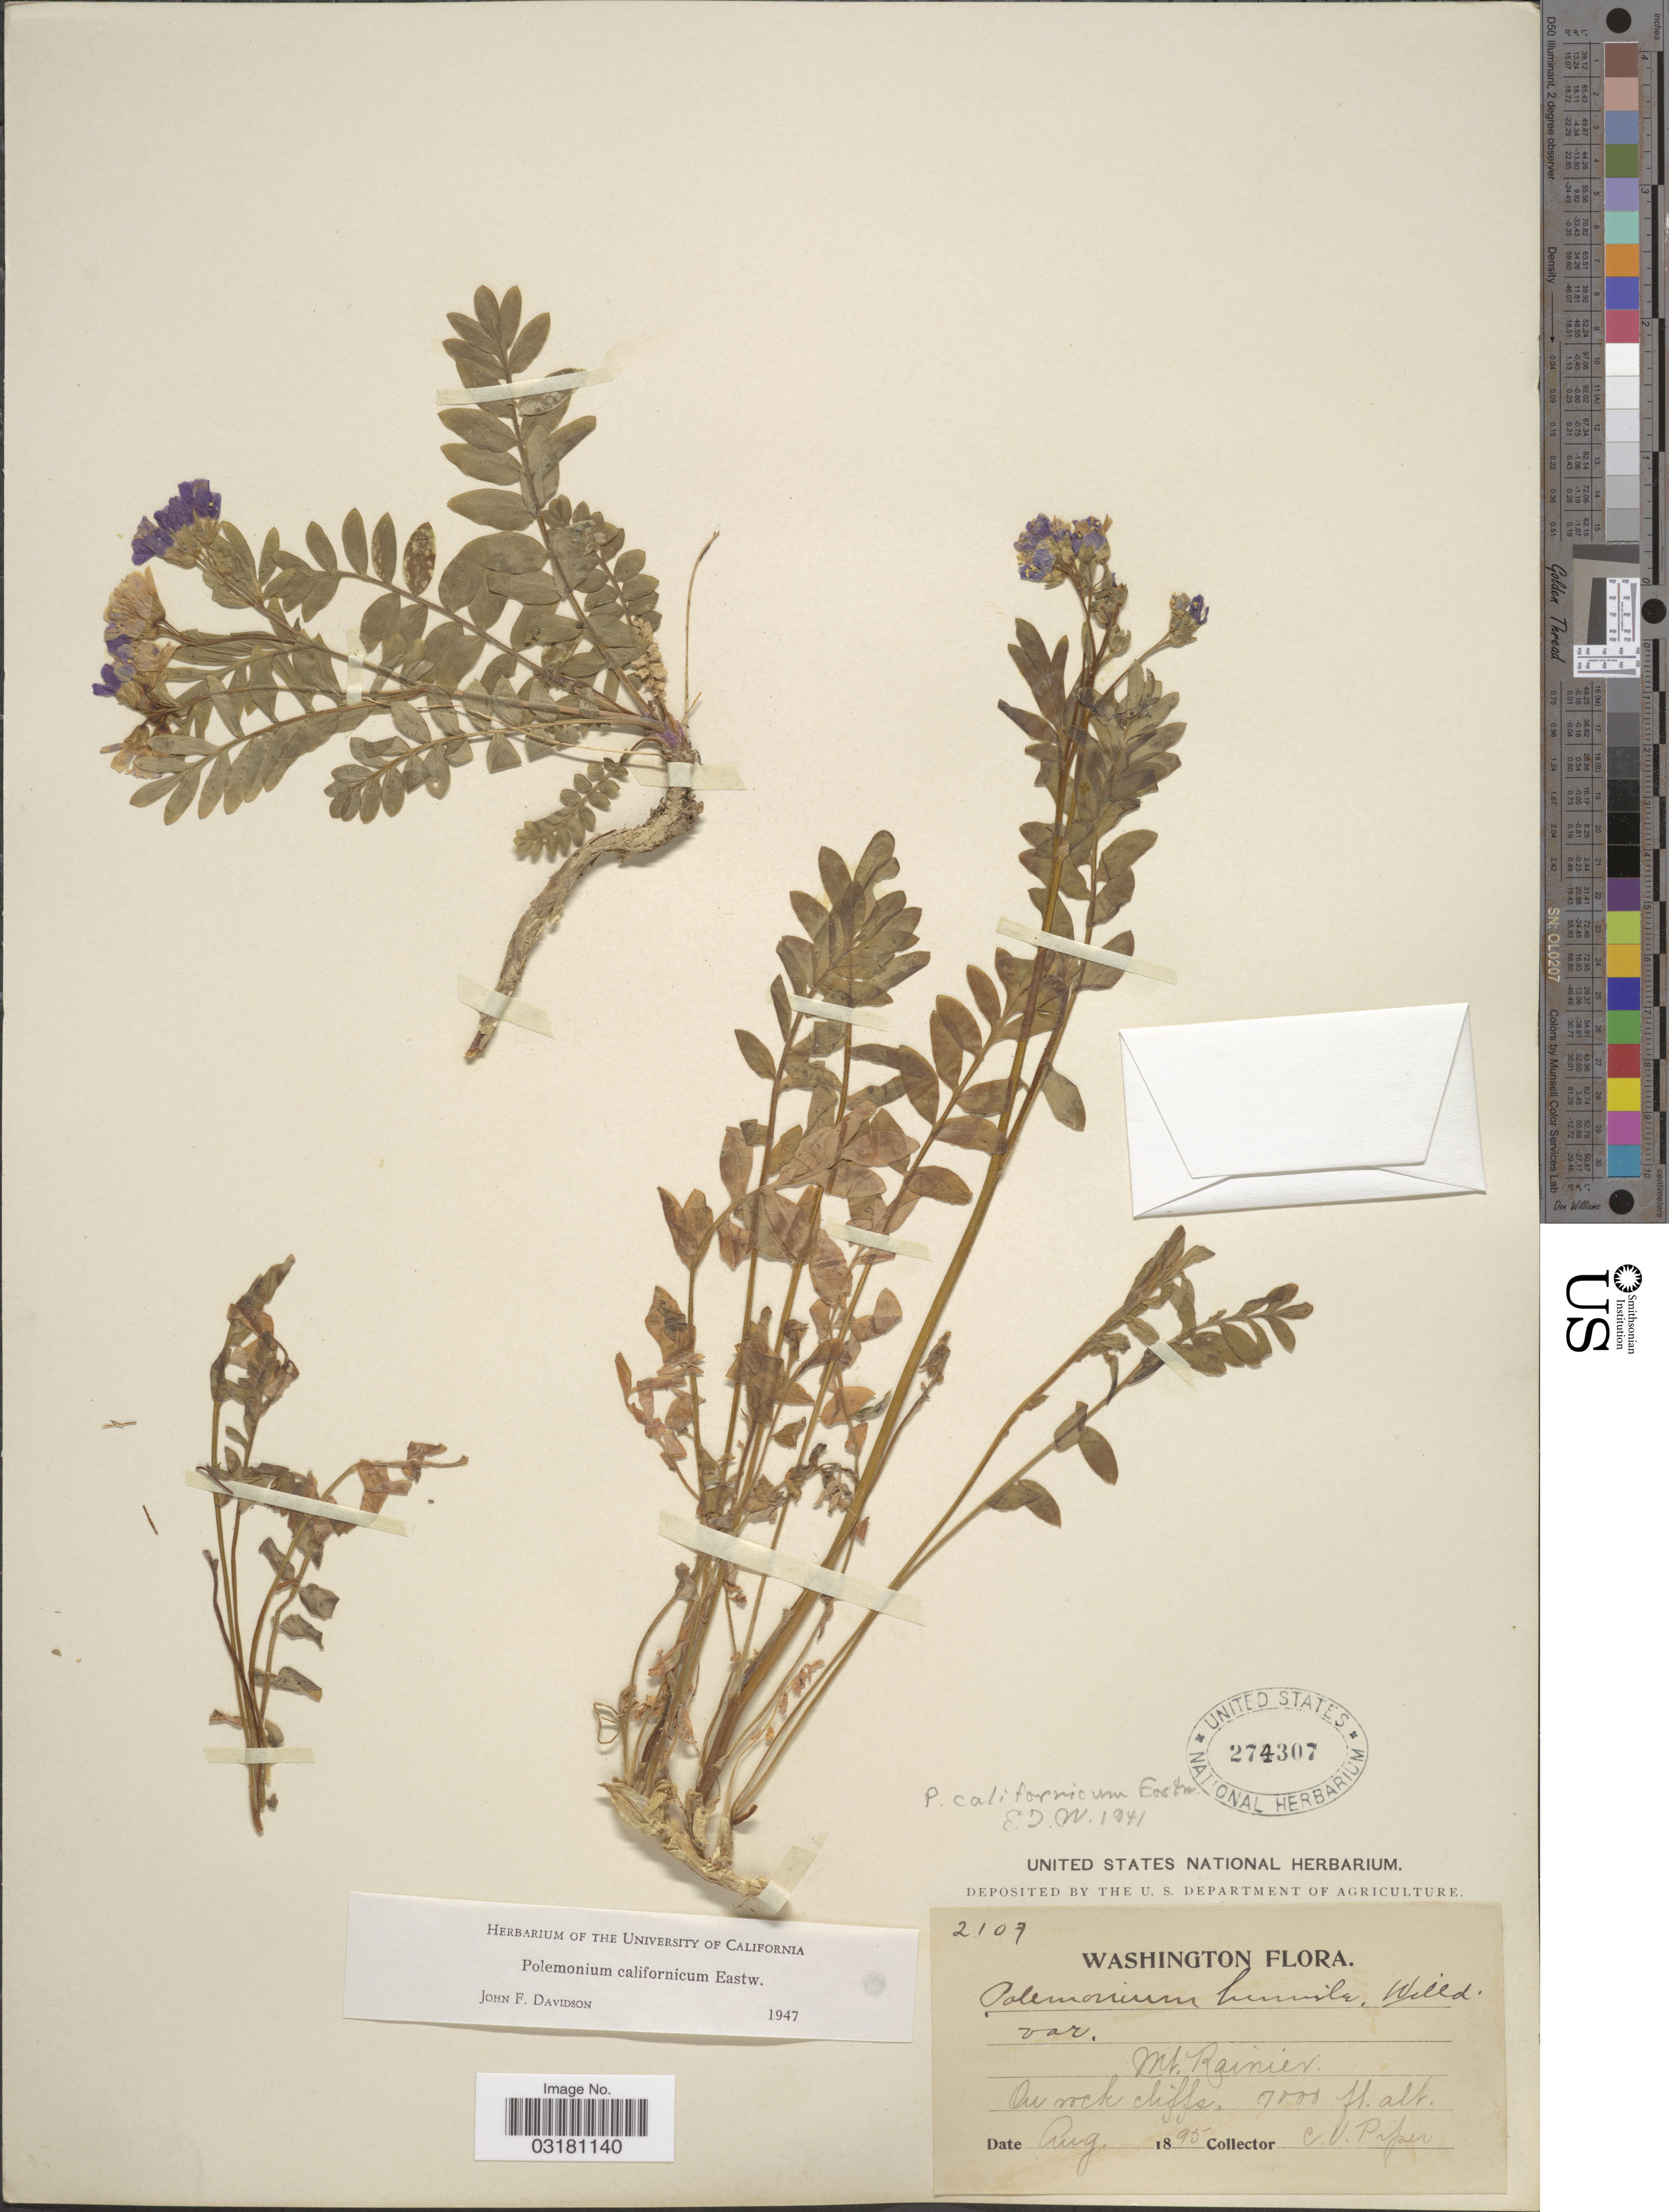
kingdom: Plantae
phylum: Tracheophyta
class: Magnoliopsida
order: Ericales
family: Polemoniaceae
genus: Polemonium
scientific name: Polemonium californicum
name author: Eastw.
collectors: C. V. Piper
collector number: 2107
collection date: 1895-08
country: United States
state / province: Washington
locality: Mt. Rainier.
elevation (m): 2134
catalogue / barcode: US 274307